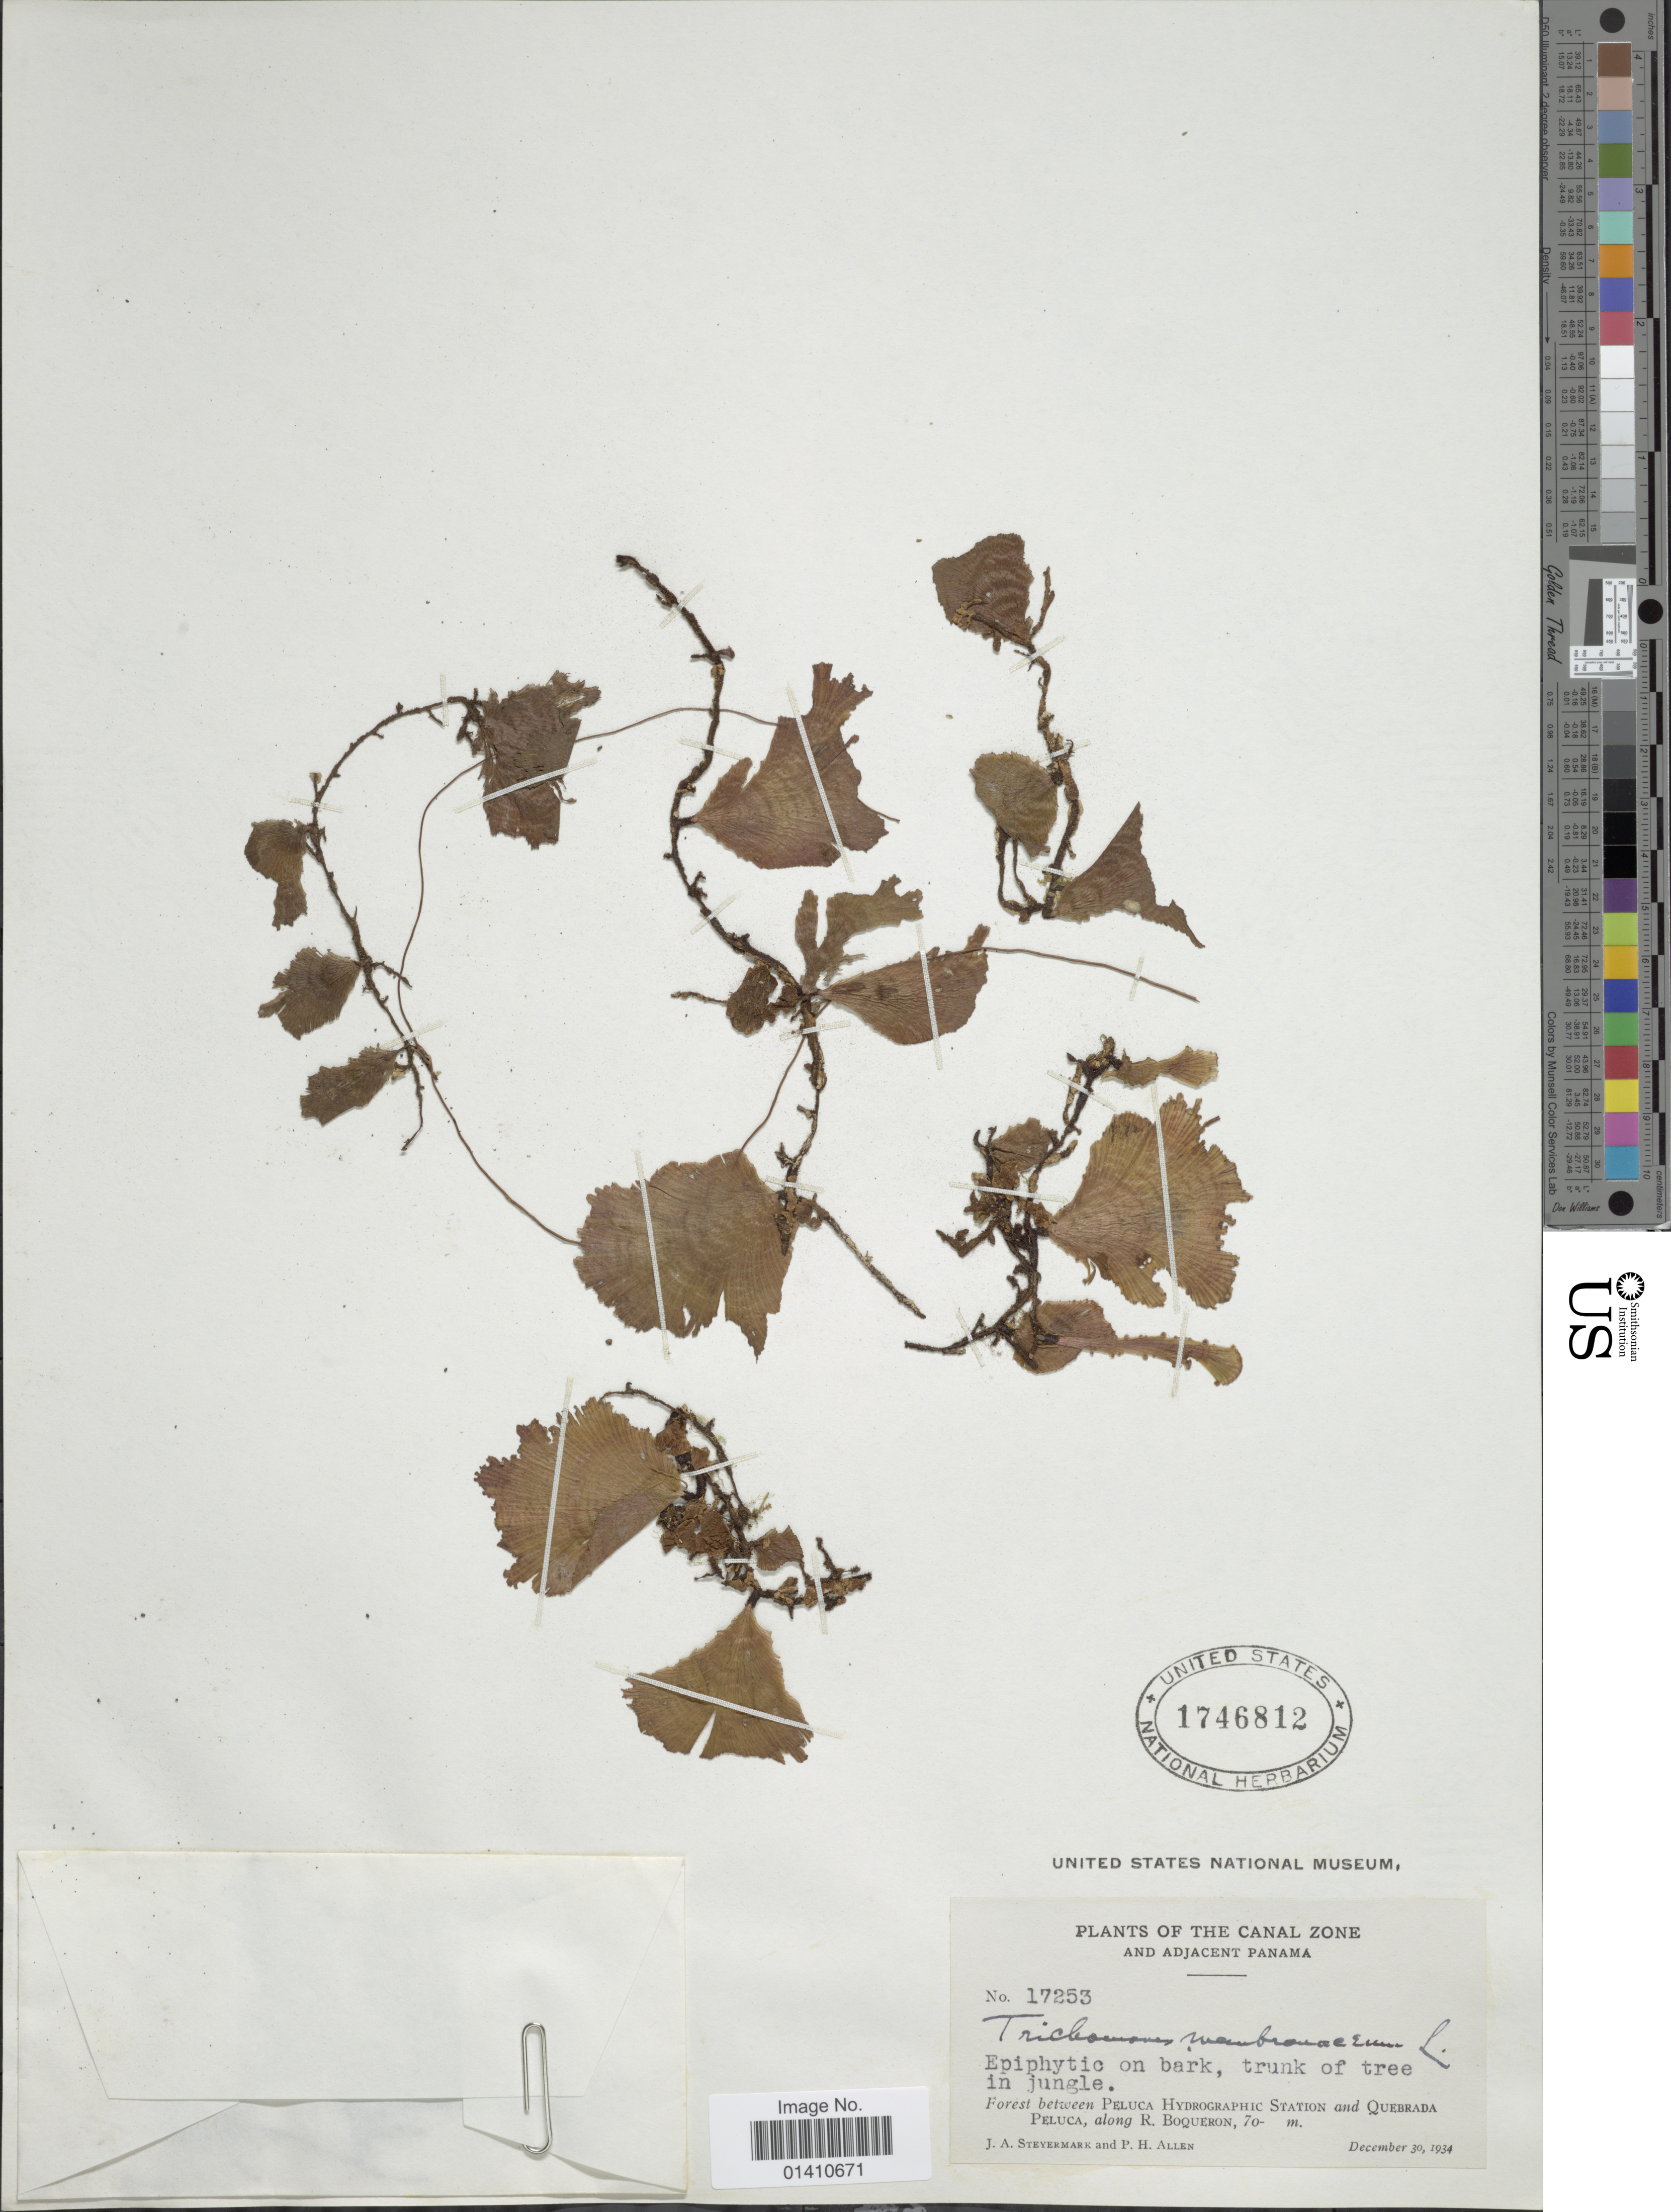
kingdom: Plantae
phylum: Tracheophyta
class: Polypodiopsida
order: Hymenophyllales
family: Hymenophyllaceae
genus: Didymoglossum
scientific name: Didymoglossum membranaceum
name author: (L.) Vareschi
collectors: J. Steyermark & P. H. Allen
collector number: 17253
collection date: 1934-12-30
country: Panama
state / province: Colón / Panamá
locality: Forest between Peluca Hydrographic station and Quebrada Paluca, along R. Boqueron. Canal zone Adjacent Panama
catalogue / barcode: US 1746812